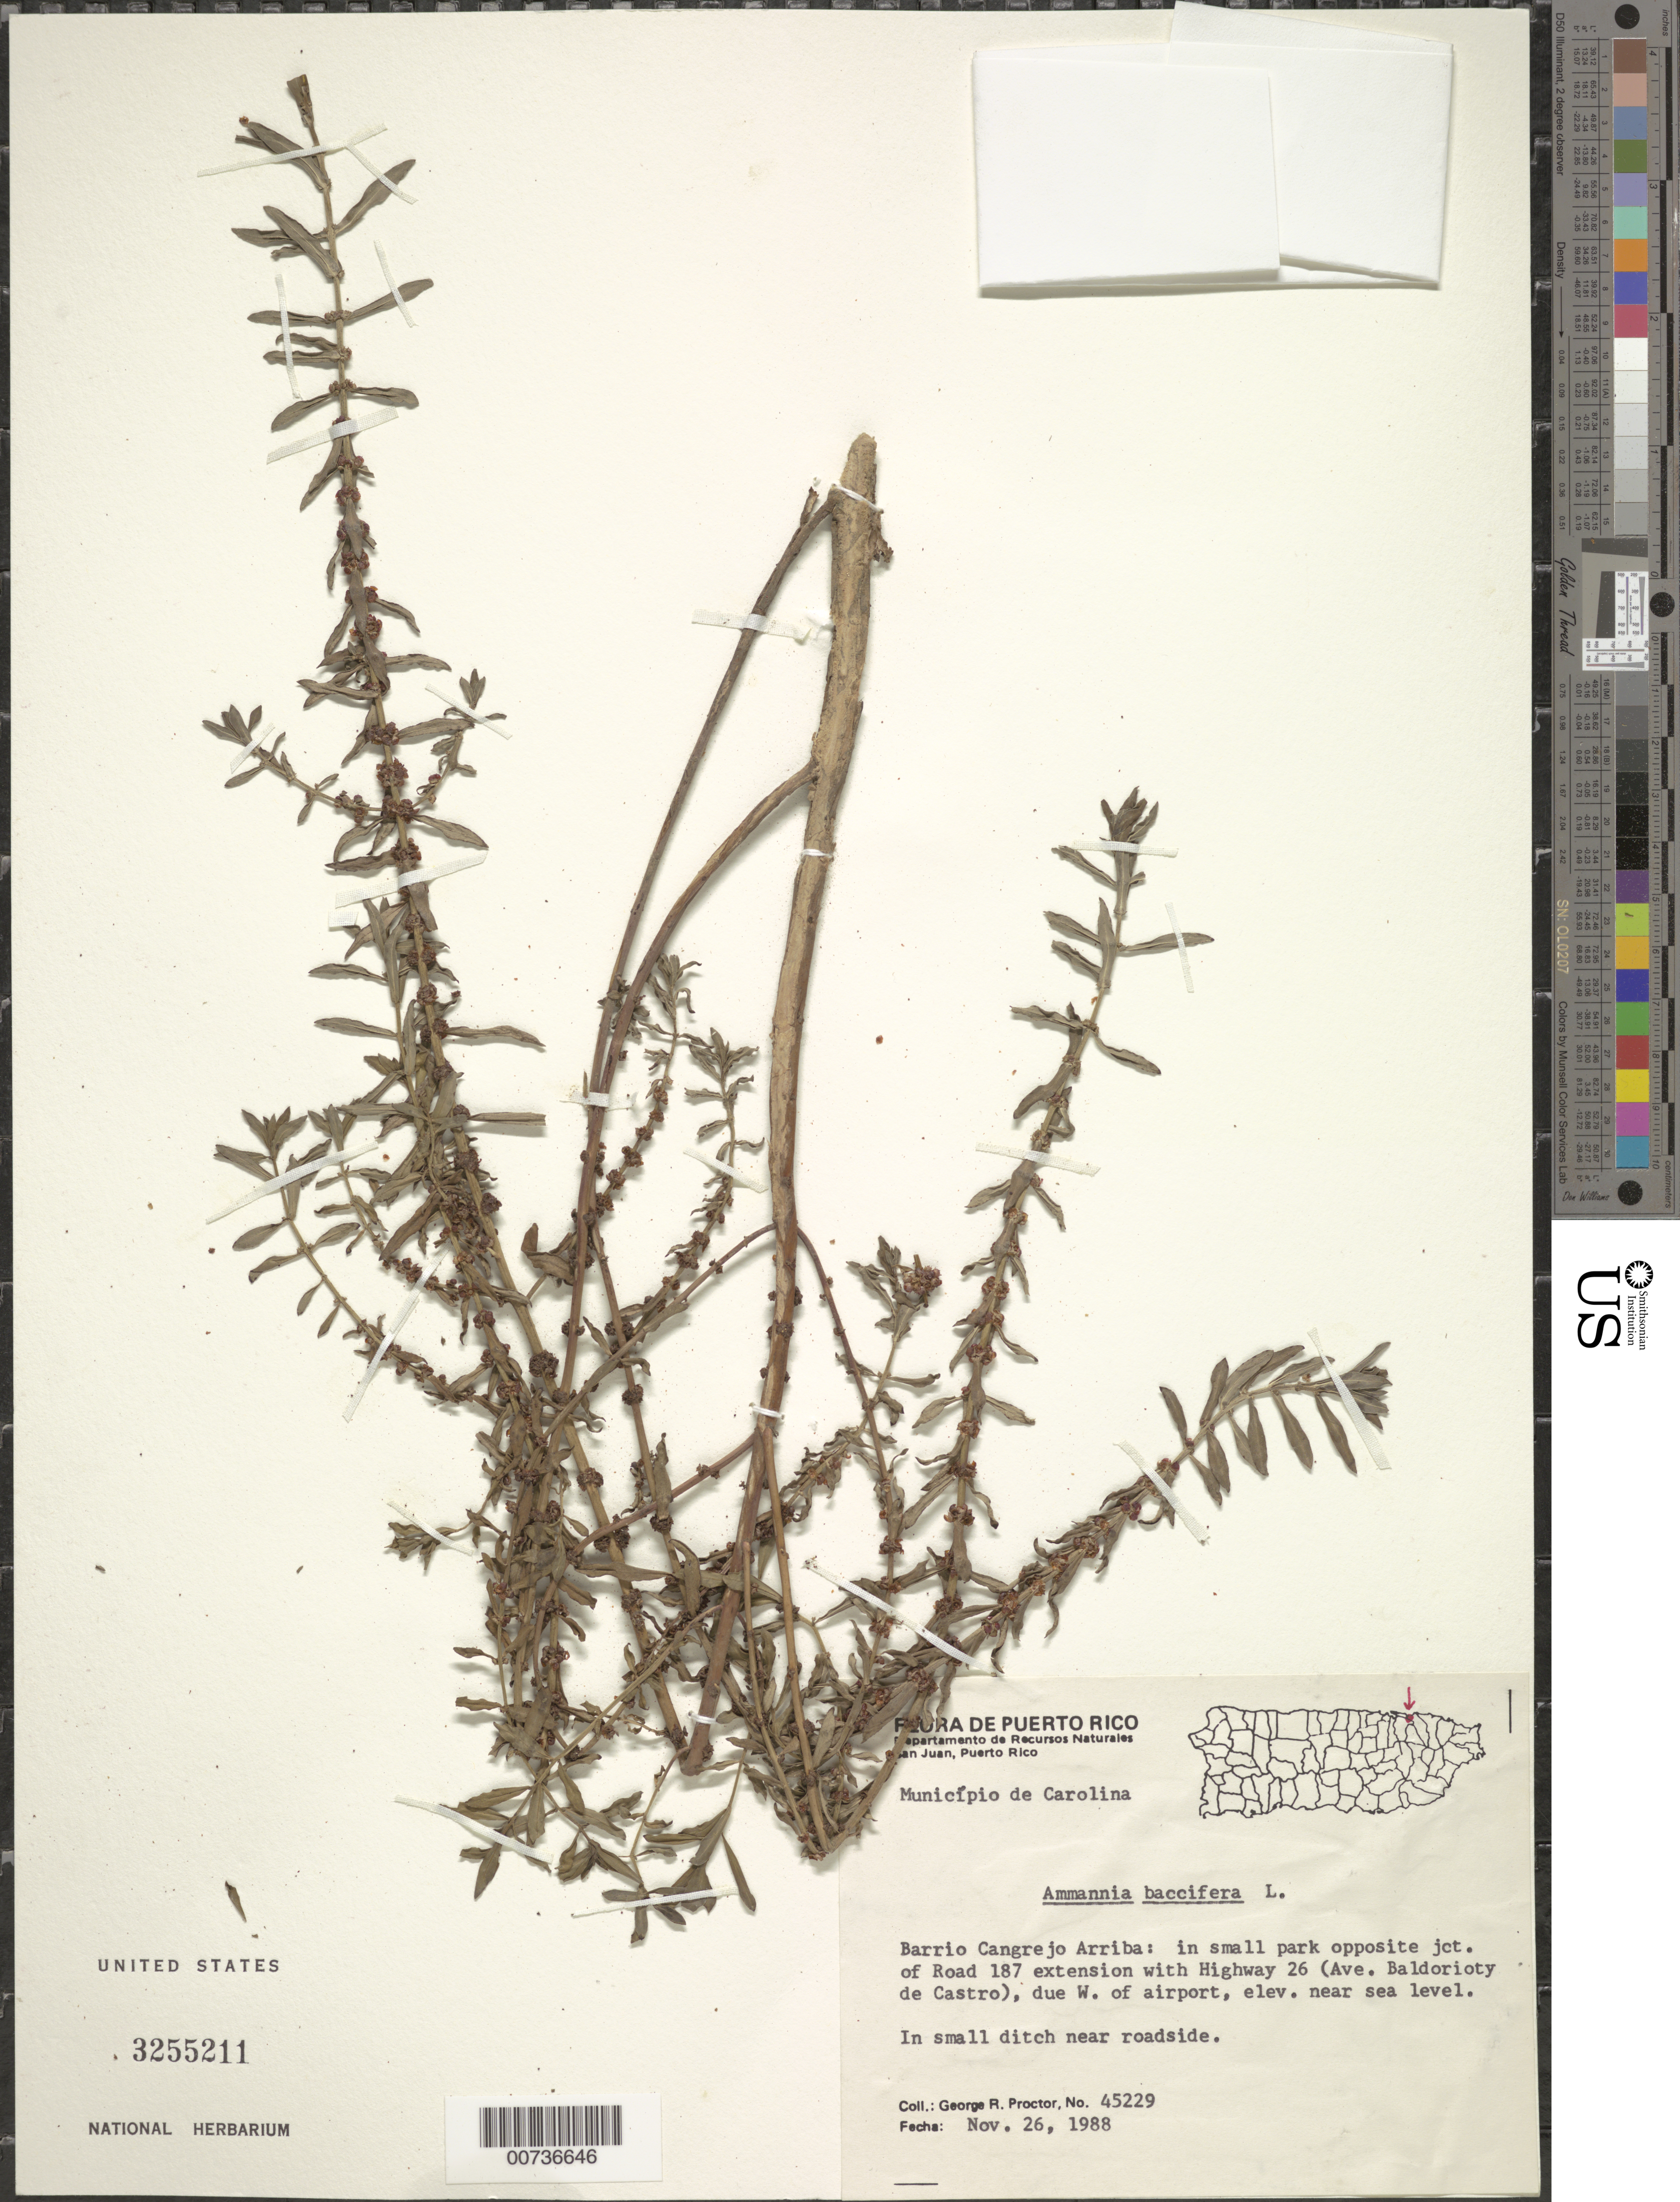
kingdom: Plantae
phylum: Tracheophyta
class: Magnoliopsida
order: Myrtales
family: Lythraceae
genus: Ammannia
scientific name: Ammannia baccifera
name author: L.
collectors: G. R. Proctor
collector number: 45229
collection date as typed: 26 Nov 1988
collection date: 1988-11-26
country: Puerto Rico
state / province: Carolina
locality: Barrio Cangrejo Arriba: in small park opposite jct. Of Road 187 extension with Highway 26 (Ave. Baldorioty de Castro), due W of airport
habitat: In small ditch near roadside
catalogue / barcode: US 3255211